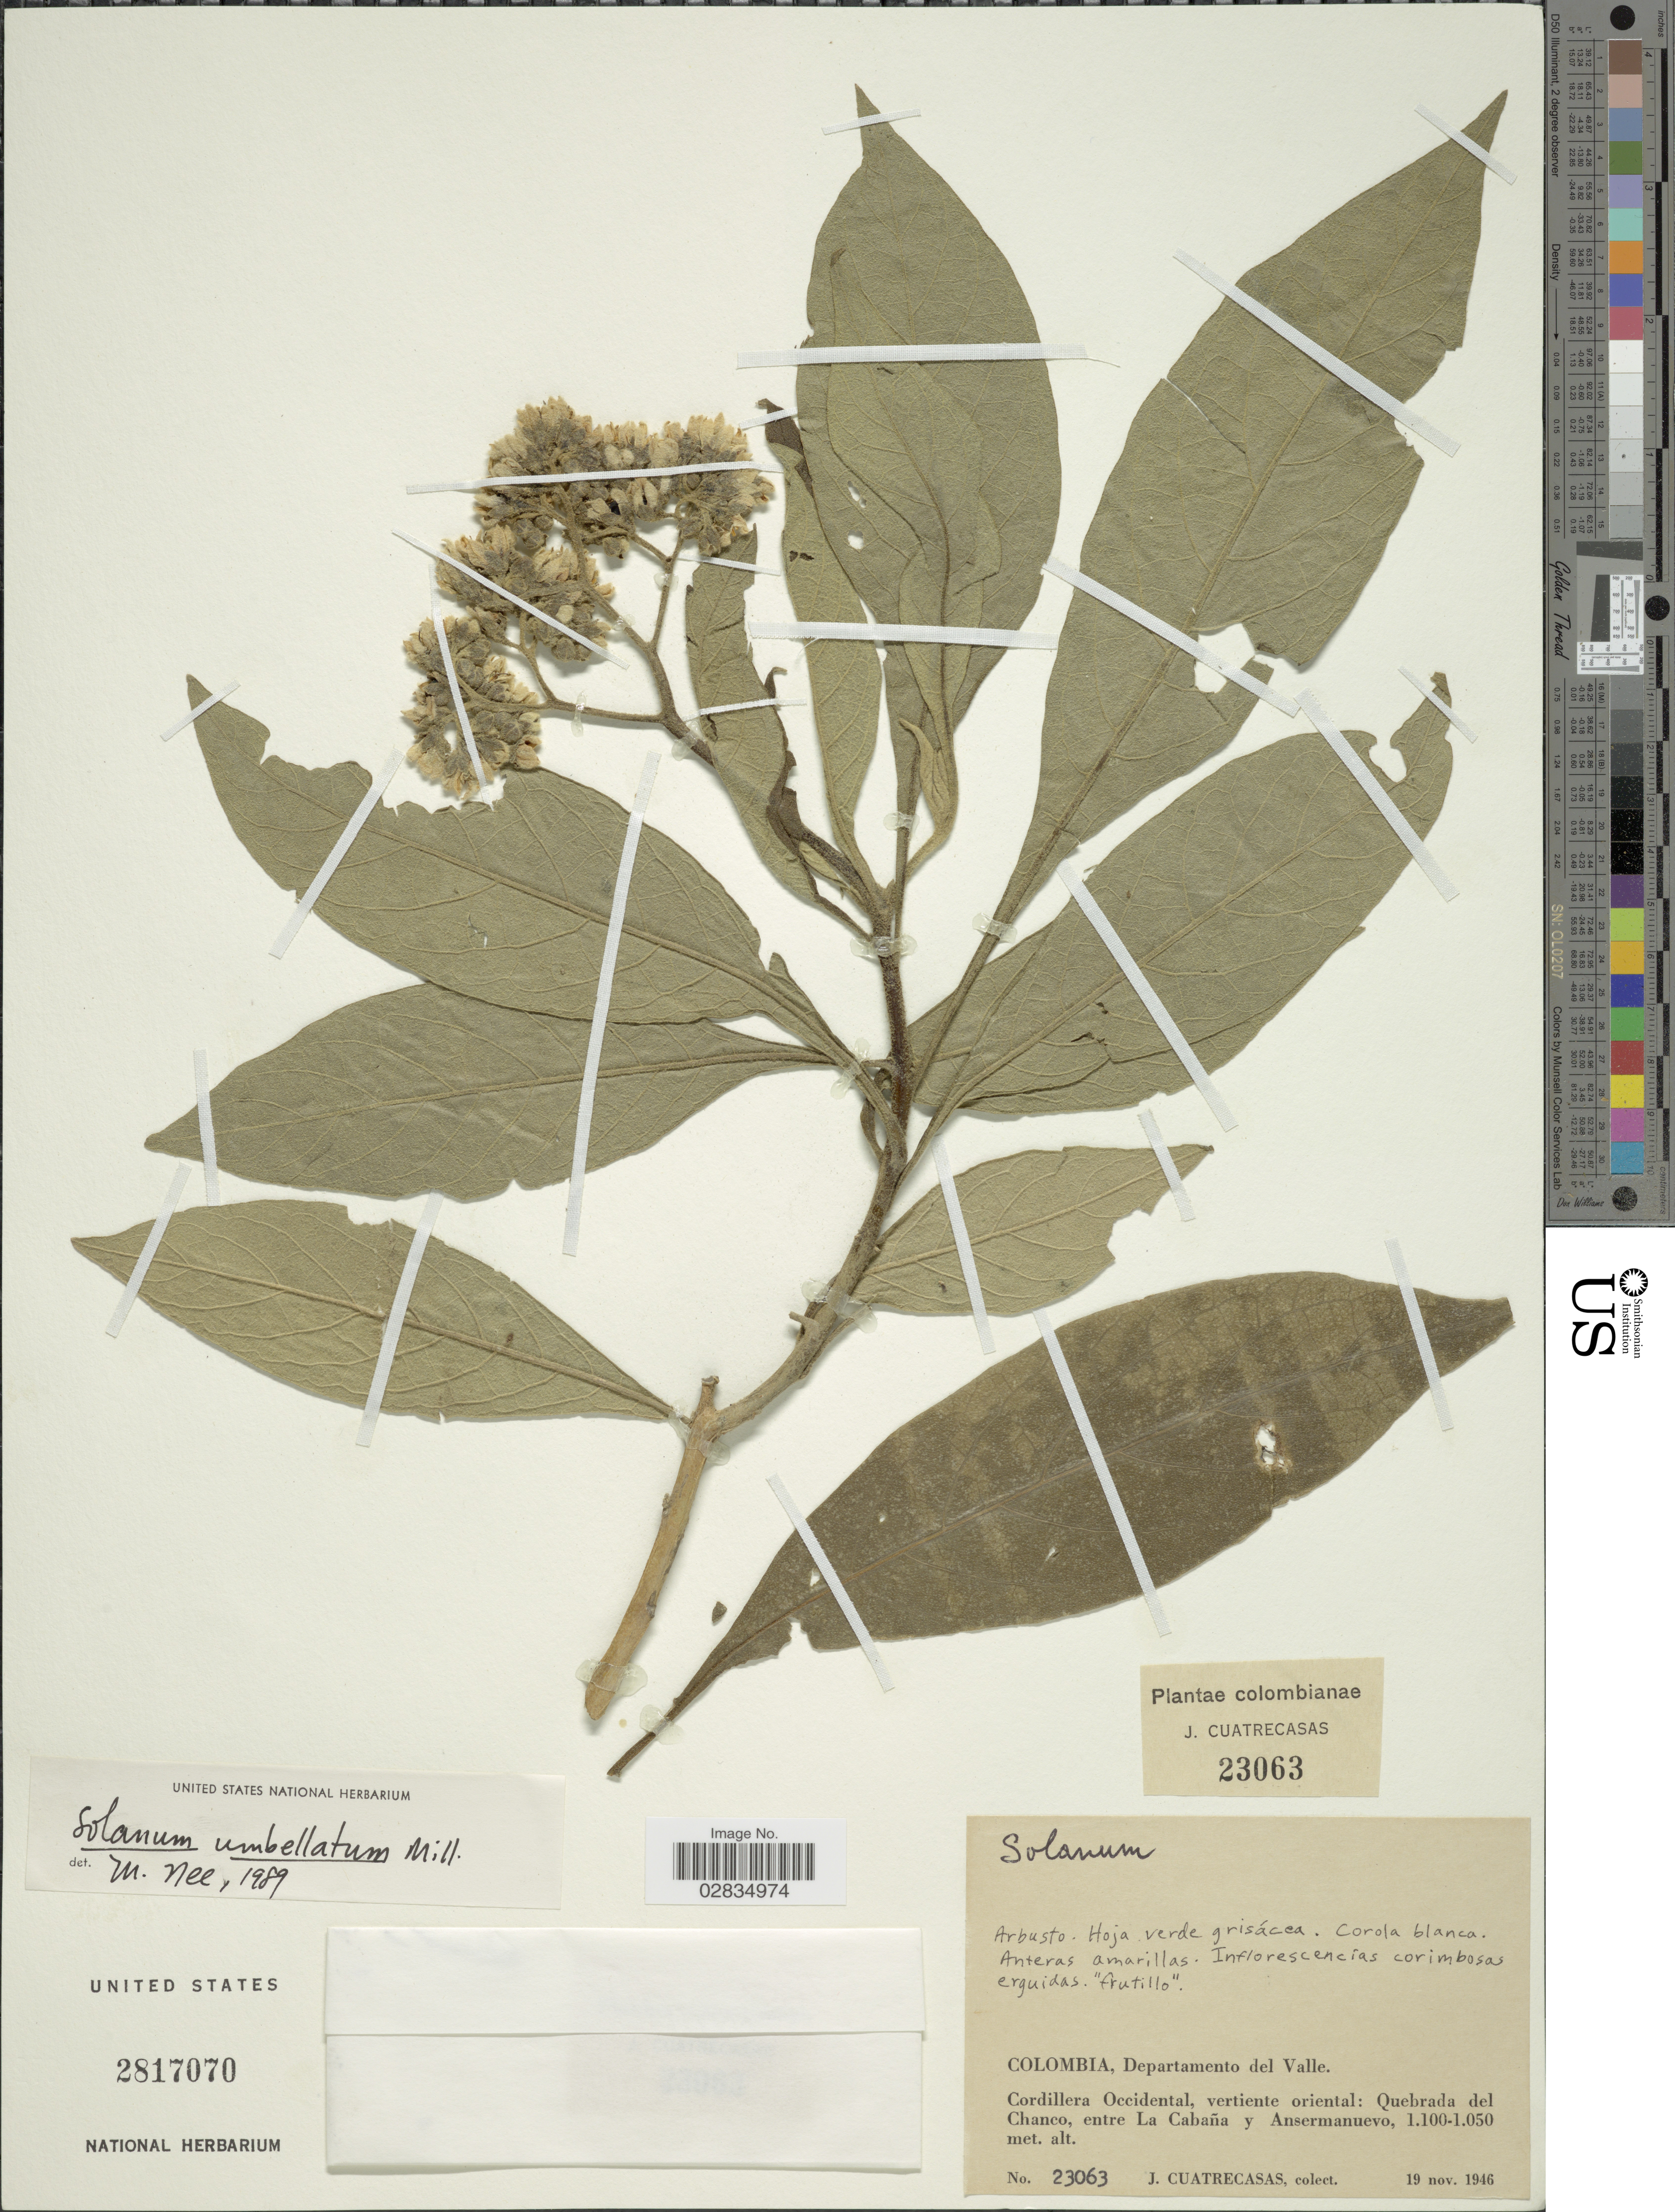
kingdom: Plantae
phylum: Tracheophyta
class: Magnoliopsida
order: Solanales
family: Solanaceae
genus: Solanum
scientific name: Solanum umbellatum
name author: Mill.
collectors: J. Cuatrecasas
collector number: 23063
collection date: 1946-11-19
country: Colombia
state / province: Valle del Cauca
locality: Departamento del Valle, Cordillera Occidental, vertiente oriental: Quebrada del Chanco, entre La Cabaña y Ansermanuevo.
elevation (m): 1050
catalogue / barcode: US 2817070